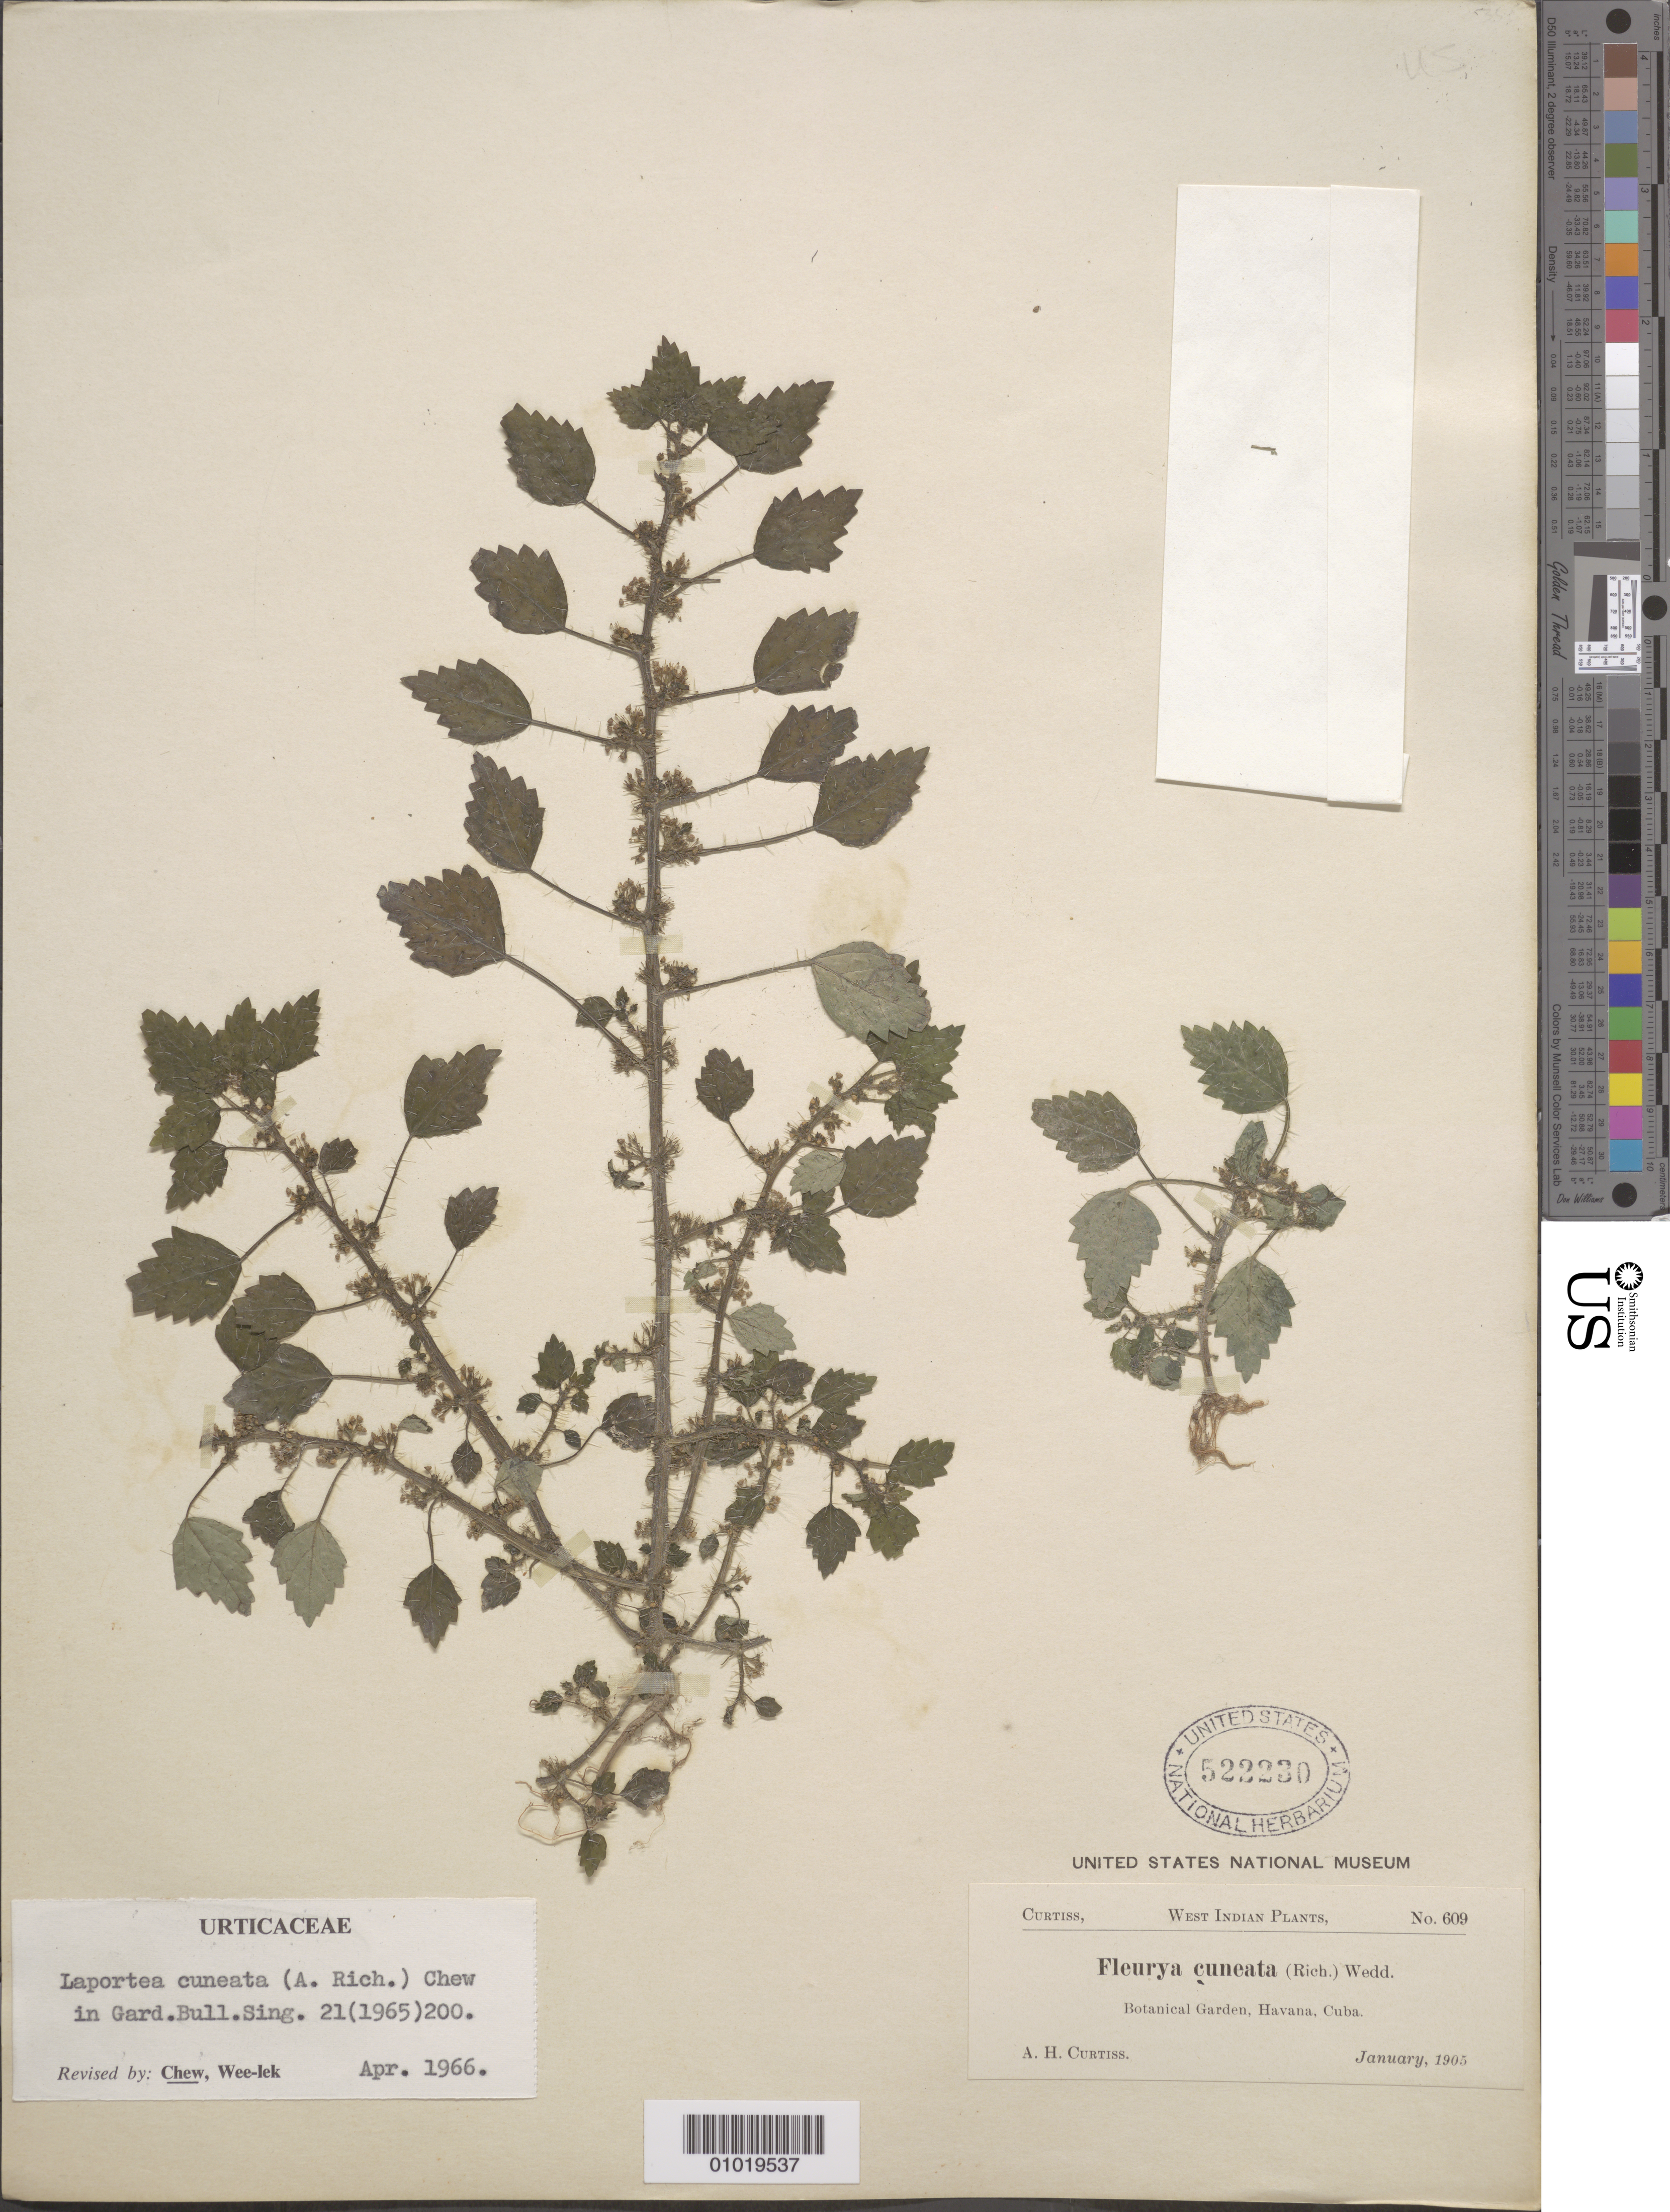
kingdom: Plantae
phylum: Tracheophyta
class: Magnoliopsida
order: Rosales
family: Urticaceae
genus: Laportea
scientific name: Laportea cuneata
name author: (A. Rich.) Chew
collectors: A. H. Curtiss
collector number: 609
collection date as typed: Jan 1905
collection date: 1905-01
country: Cuba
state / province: La Habana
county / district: Municipio Boyeros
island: Cuba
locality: Ciudad de La Habana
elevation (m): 97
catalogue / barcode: US 522230